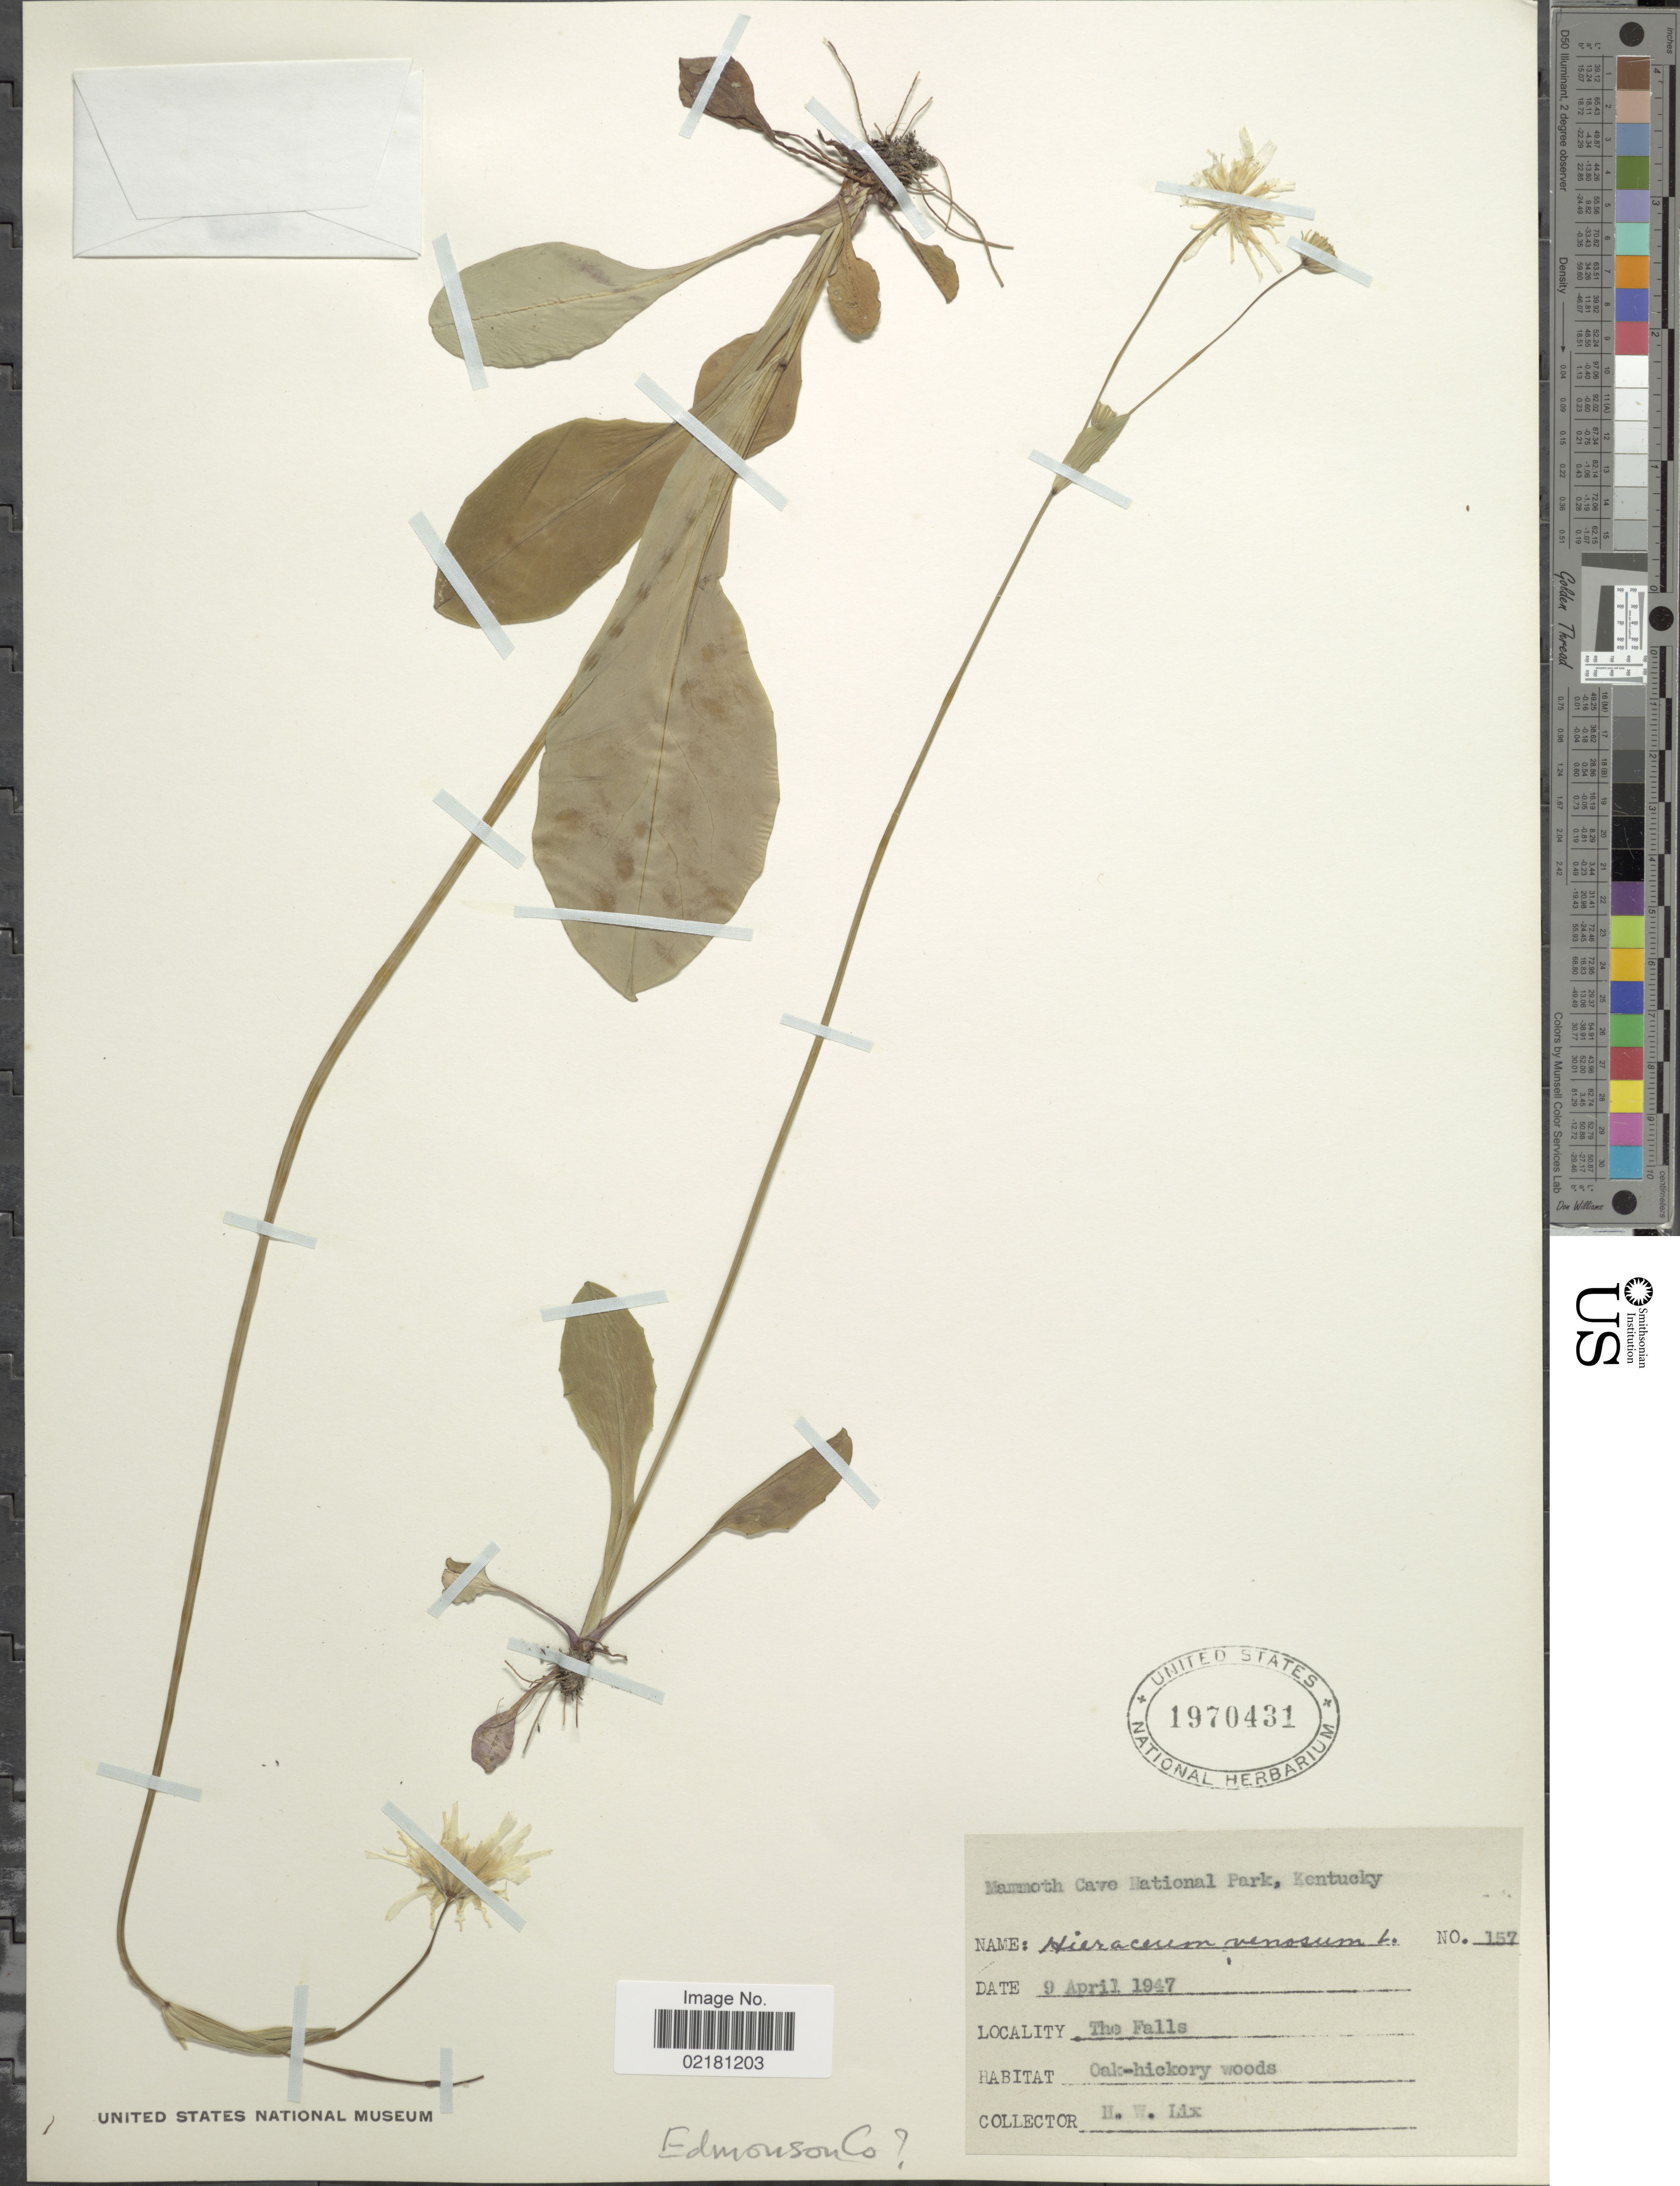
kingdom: Plantae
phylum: Tracheophyta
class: Magnoliopsida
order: Asterales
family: Asteraceae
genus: Hieracium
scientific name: Hieracium venosum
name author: L.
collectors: H. W. Lix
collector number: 157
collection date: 1947-04-09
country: United States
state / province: Kentucky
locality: Mammoth Cave National Park, Kentucky. The Falls. Edmonson Co.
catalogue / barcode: US 1970431